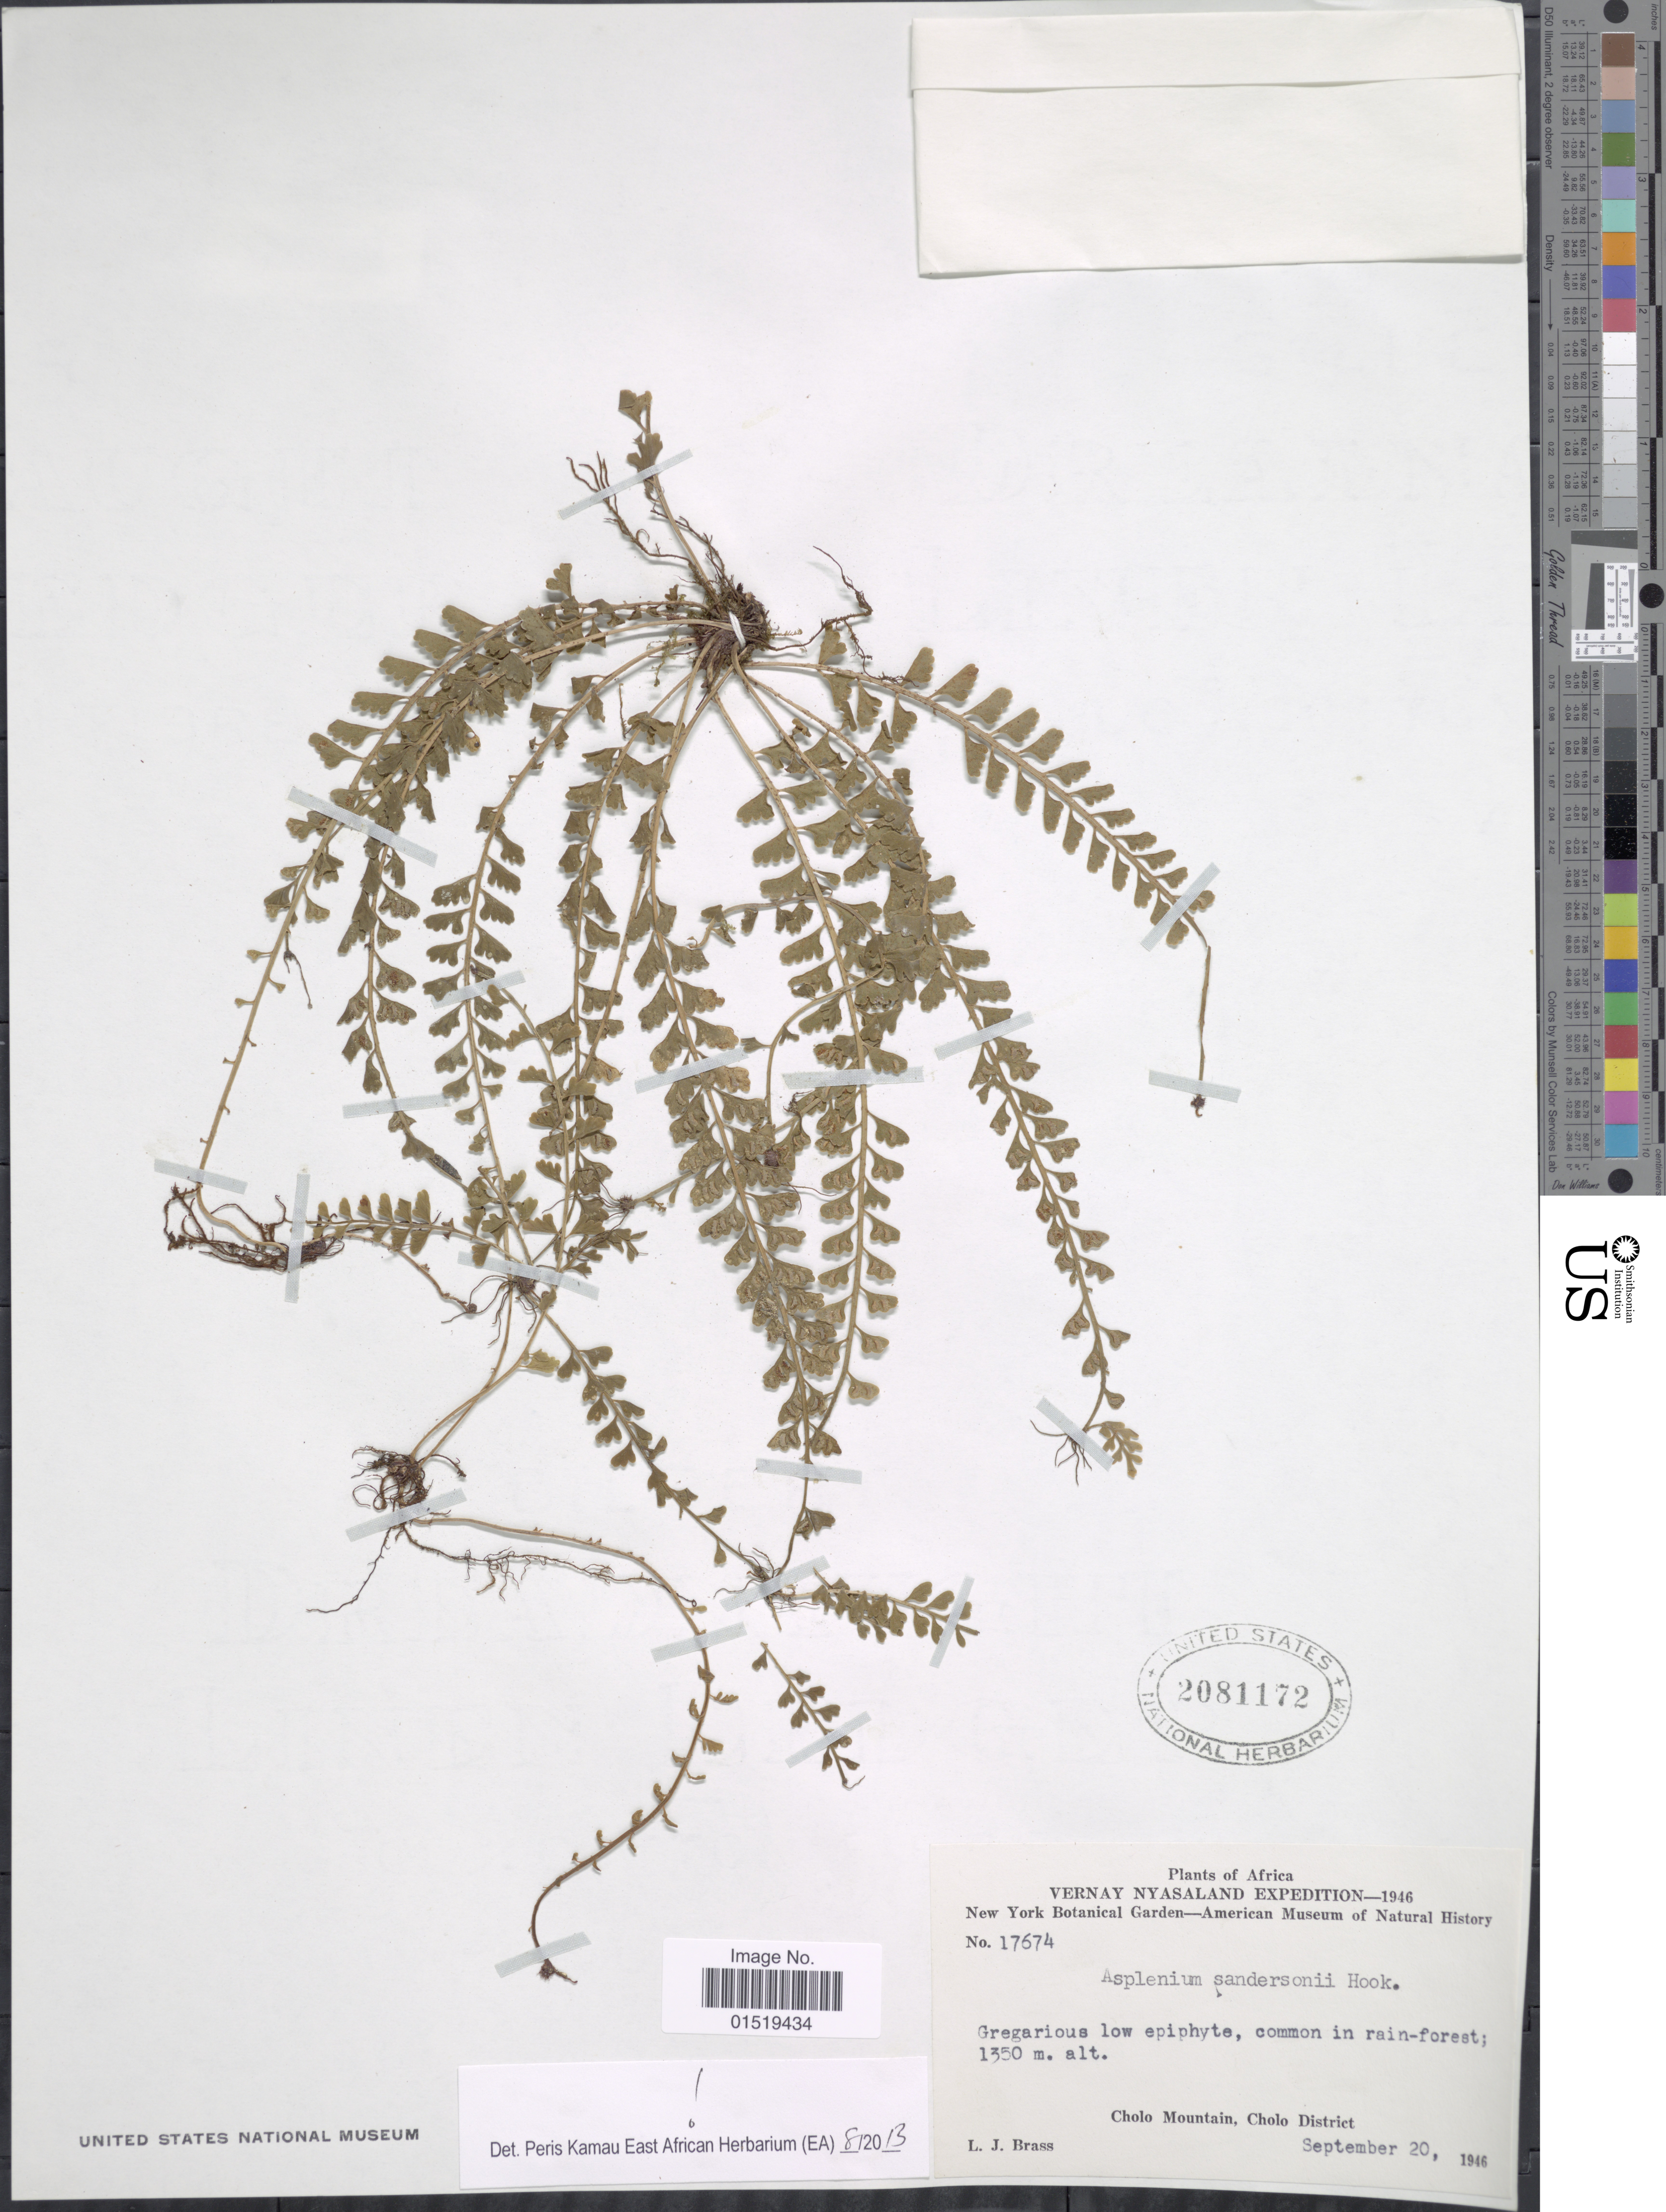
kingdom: Plantae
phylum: Tracheophyta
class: Polypodiopsida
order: Polypodiales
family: Aspleniaceae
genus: Asplenium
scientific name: Asplenium sandersonii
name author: Hook.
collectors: L. J. Brass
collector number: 17674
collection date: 1946-09-20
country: Malawi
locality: Cholo Mountain, Cholo District.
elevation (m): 1350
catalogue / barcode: US 2081172